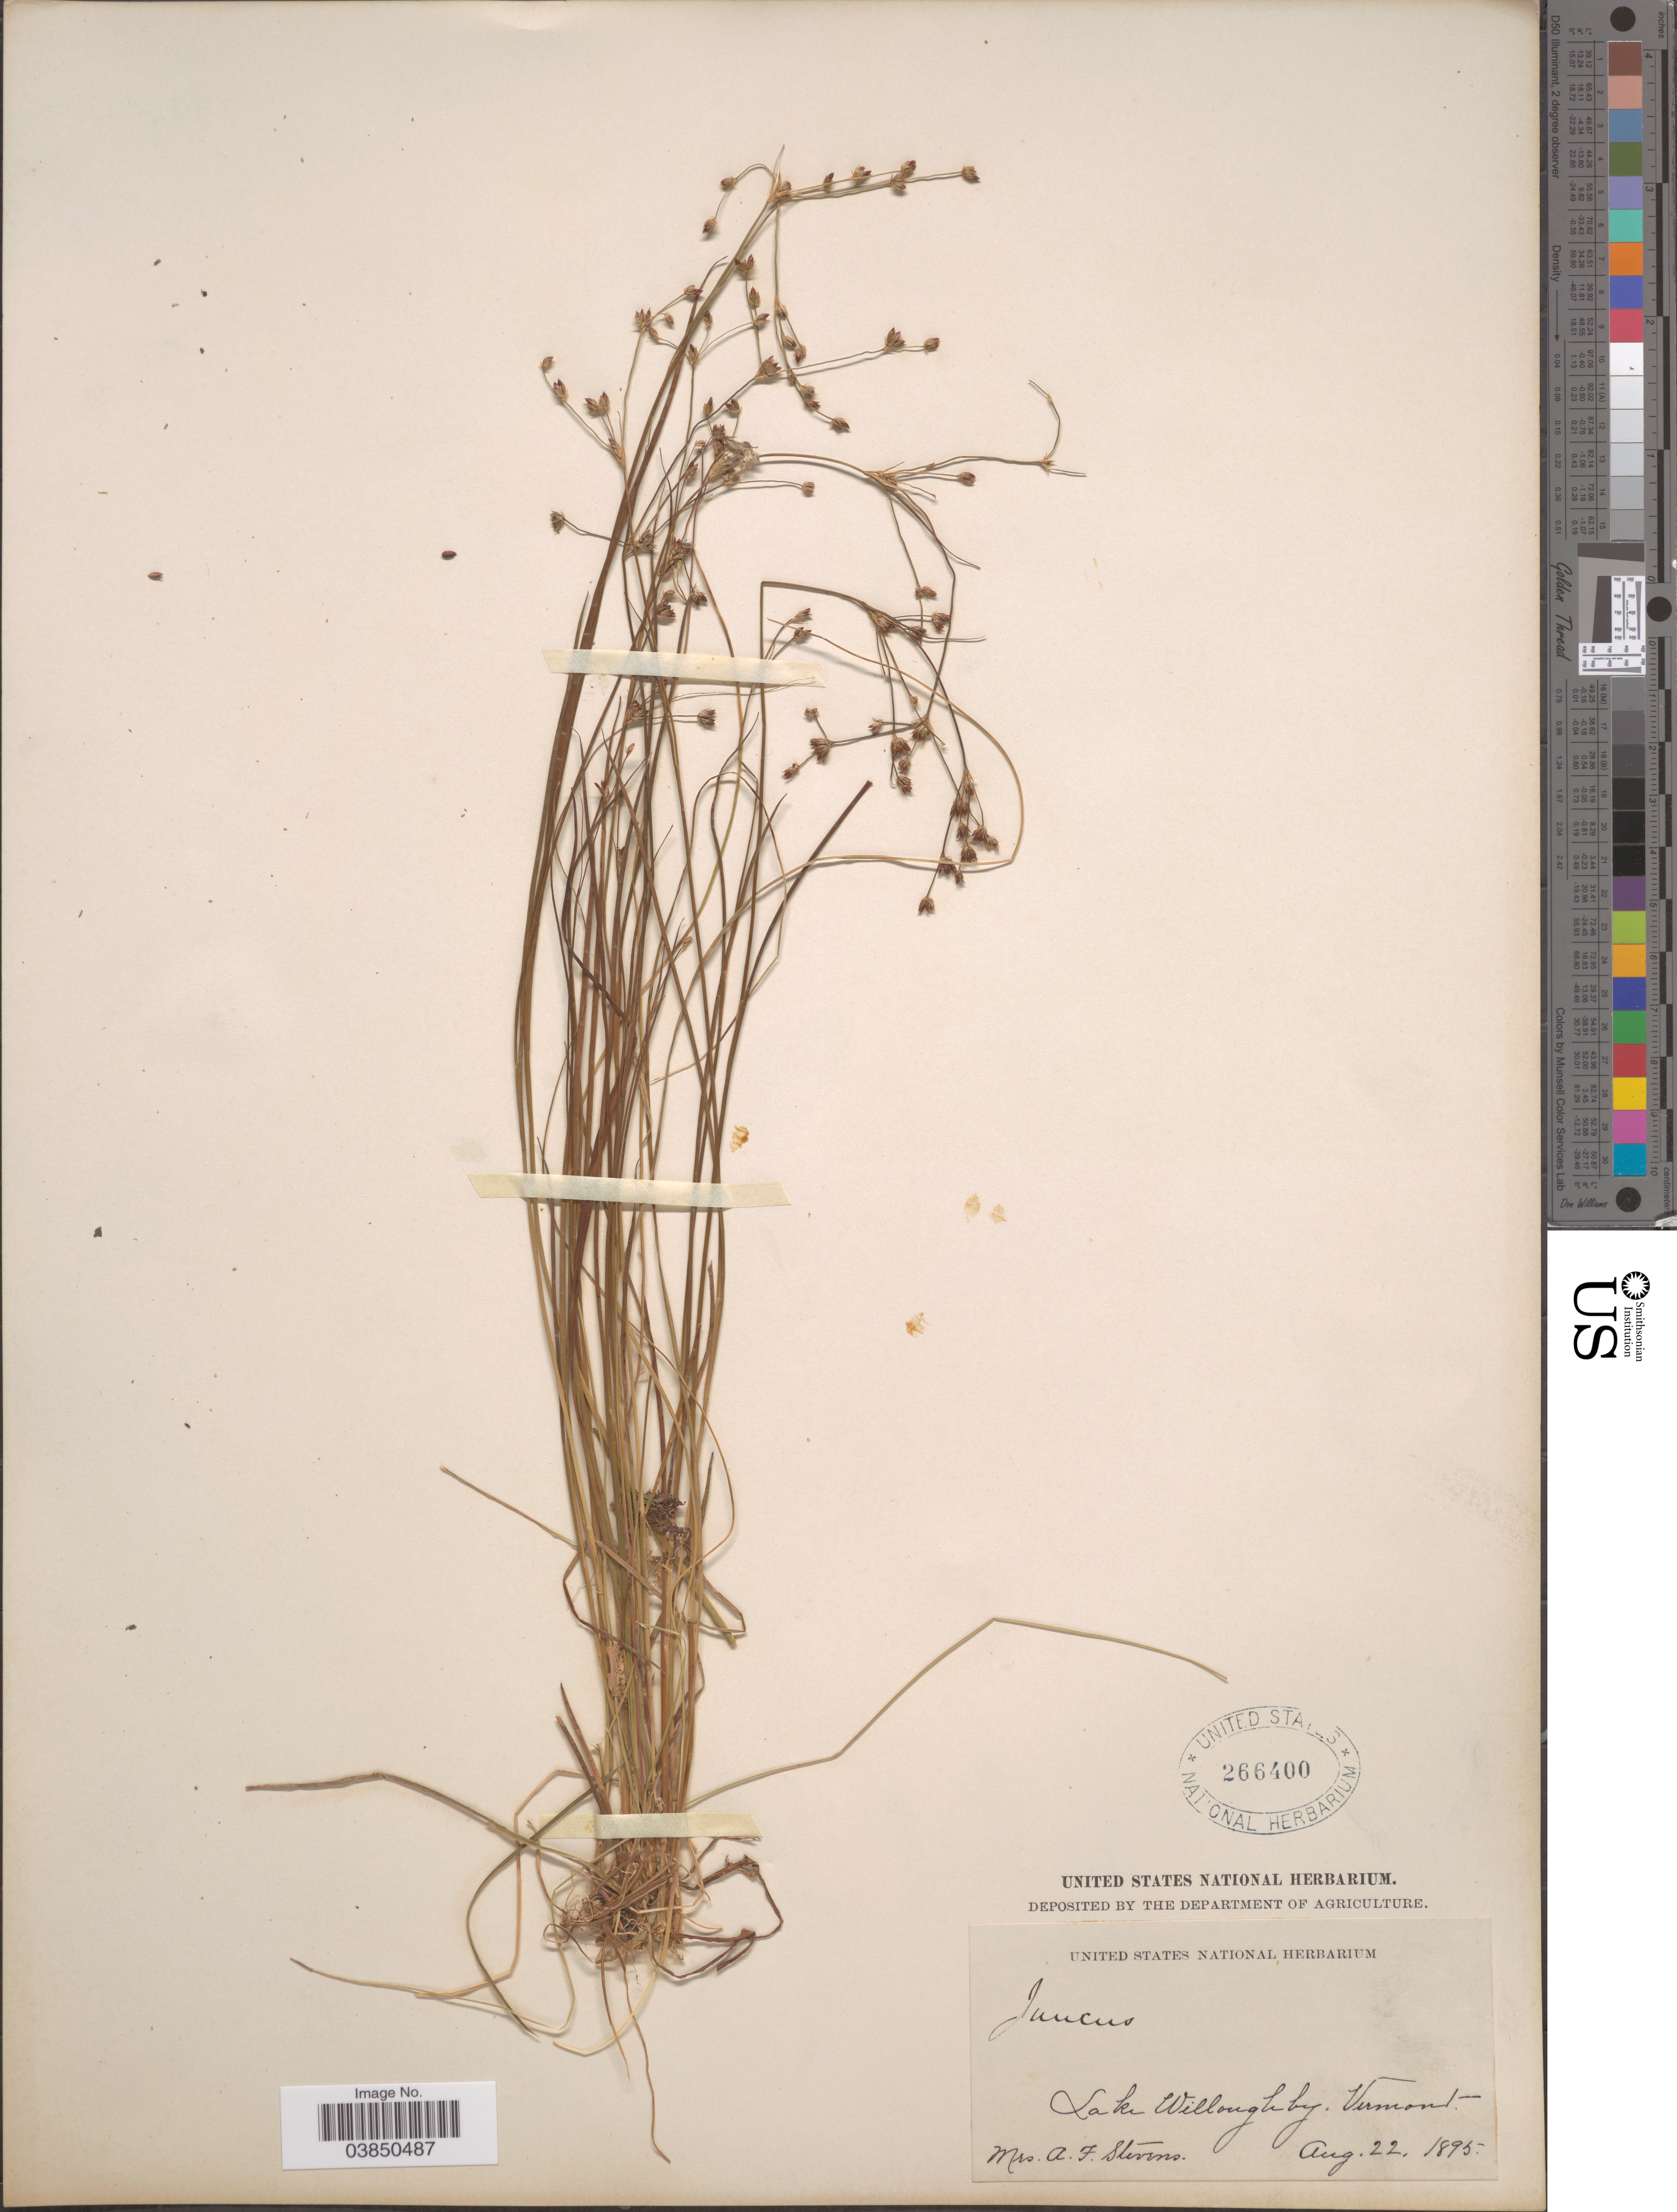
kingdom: Plantae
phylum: Tracheophyta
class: Liliopsida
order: Poales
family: Juncaceae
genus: Juncus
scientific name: Juncus brachycephalus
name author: (Engelm.) Buchenau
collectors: A. Stevens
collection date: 1895-08-22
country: United States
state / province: Vermont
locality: Lake Willoughby.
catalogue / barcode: US 266400